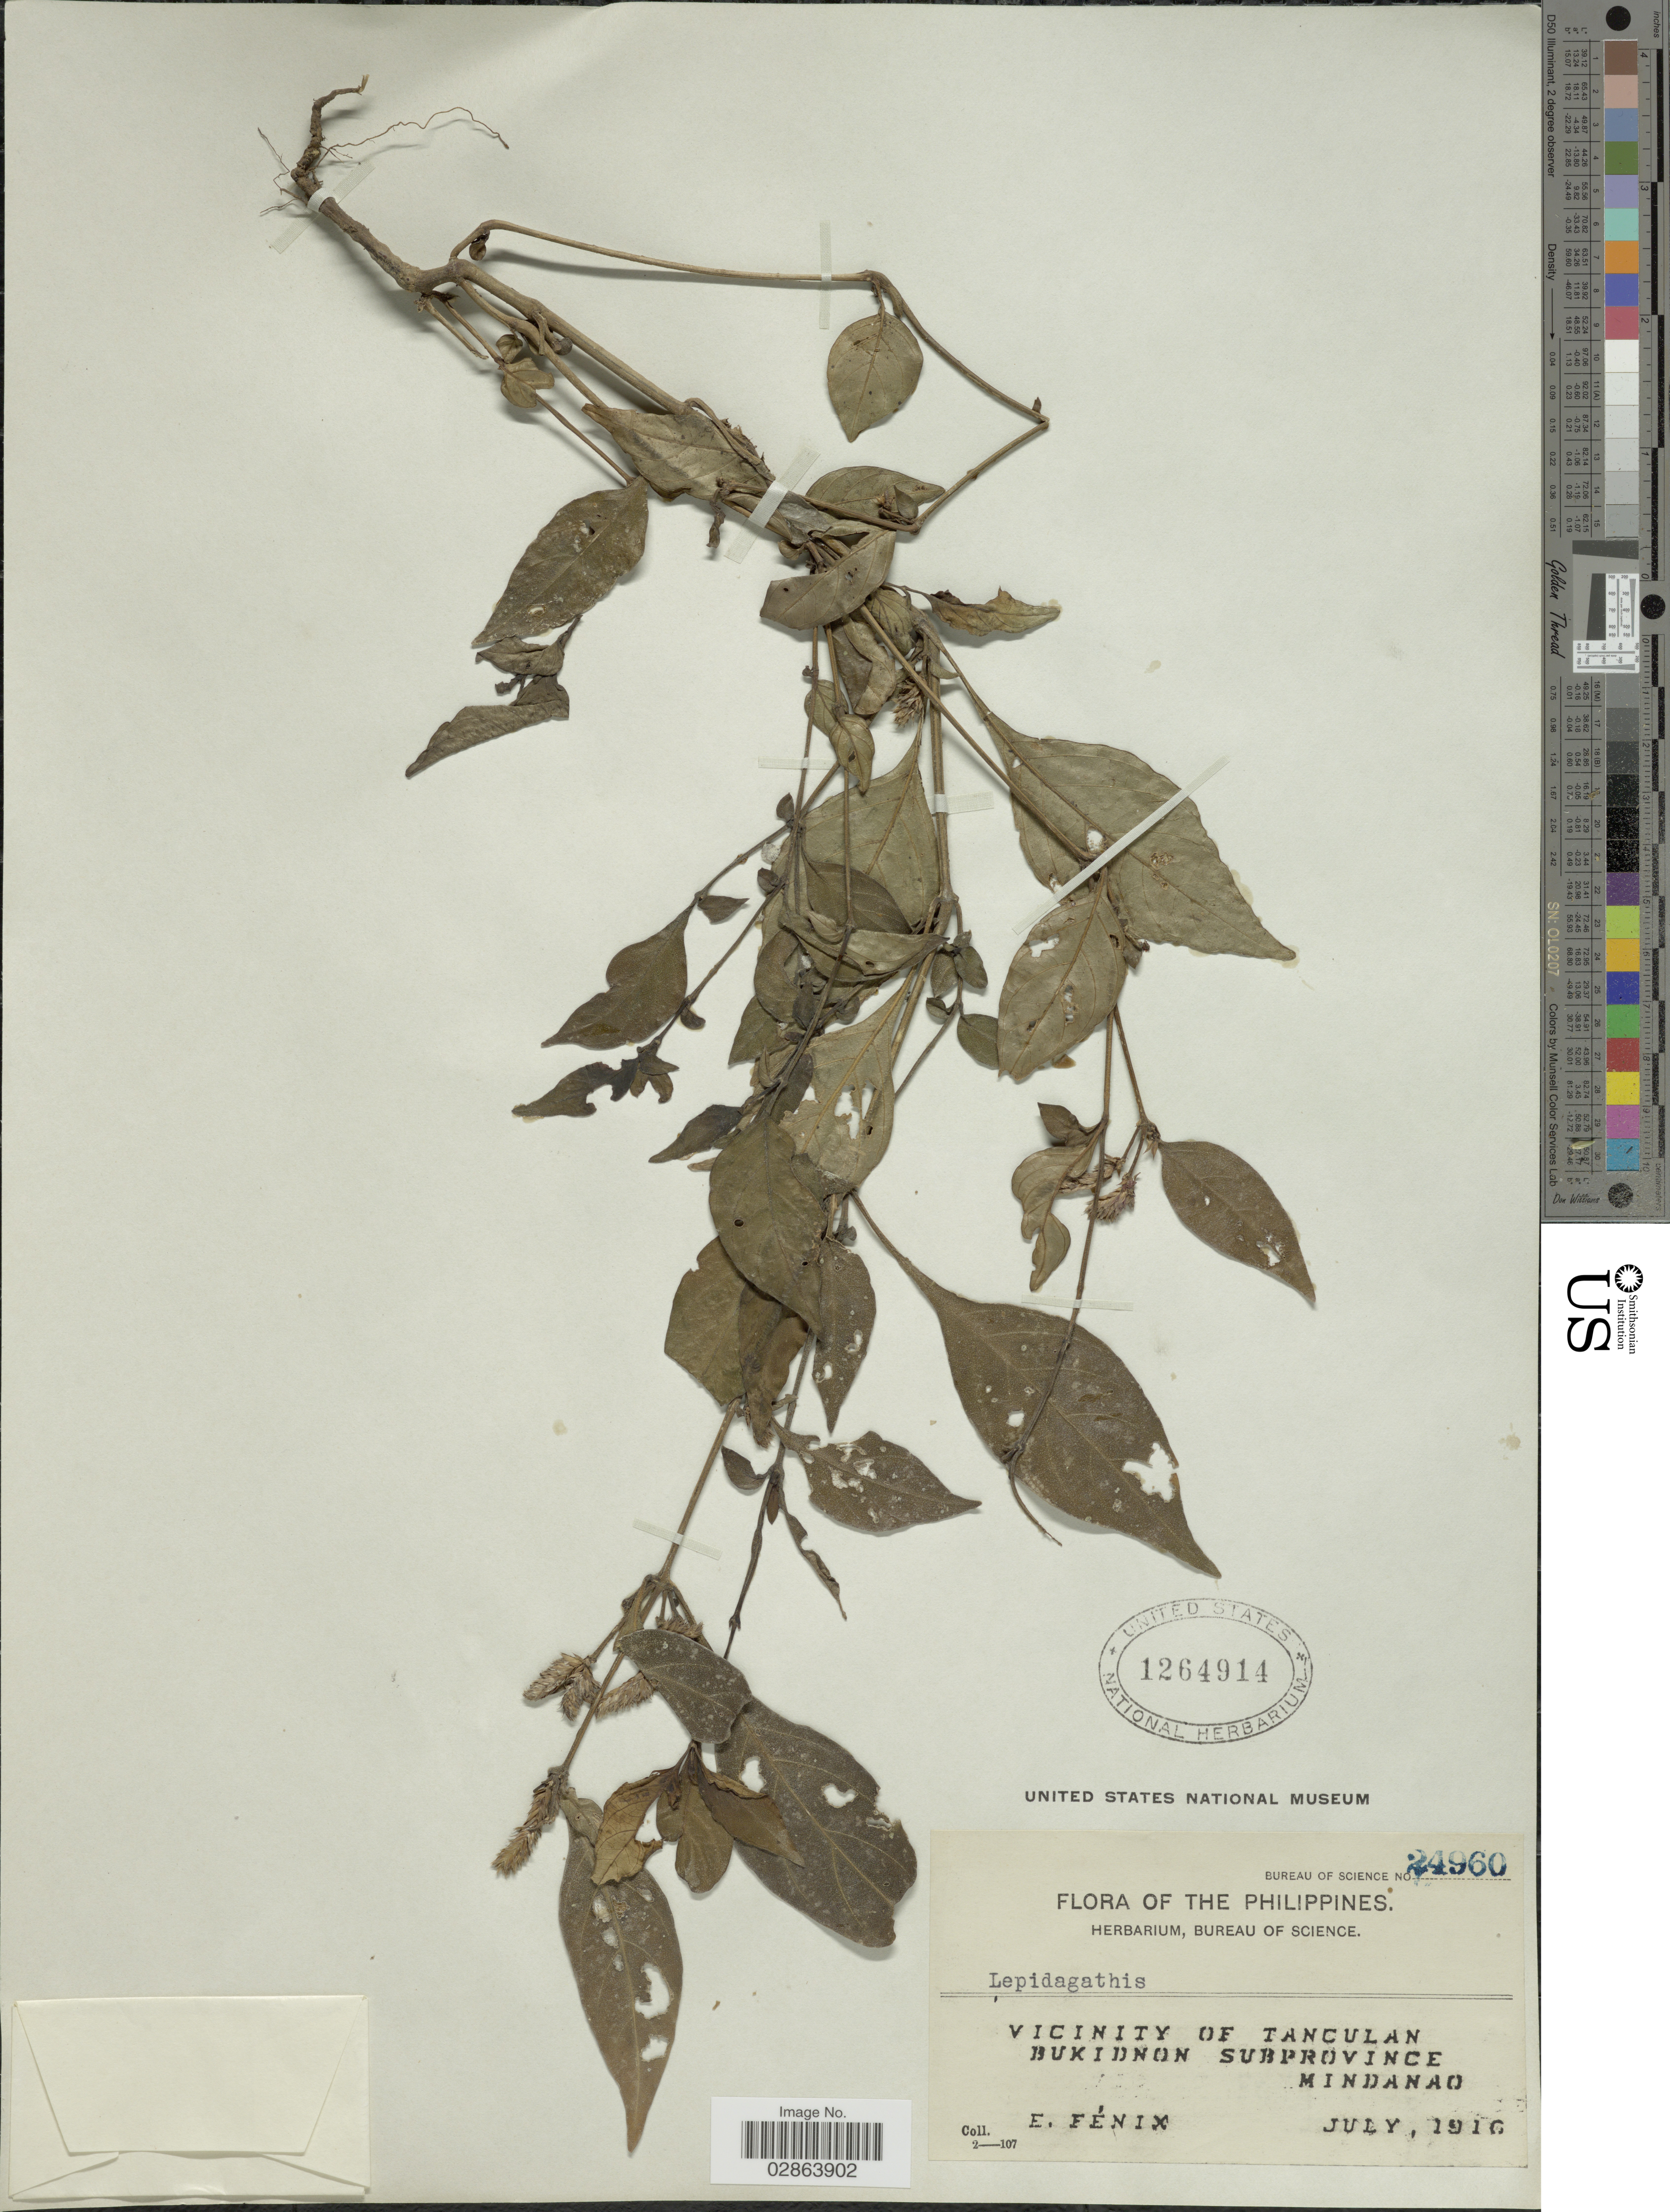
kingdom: Plantae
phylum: Tracheophyta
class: Magnoliopsida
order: Lamiales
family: Acanthaceae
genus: Lepidagathis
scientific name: Lepidagathis sp.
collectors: E. Fénix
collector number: Bureau of Science 24960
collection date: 1916-07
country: Philippines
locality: Vicinity of Tanculan, Bukidnon Subprovince, Mindanao.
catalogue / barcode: US 1264914